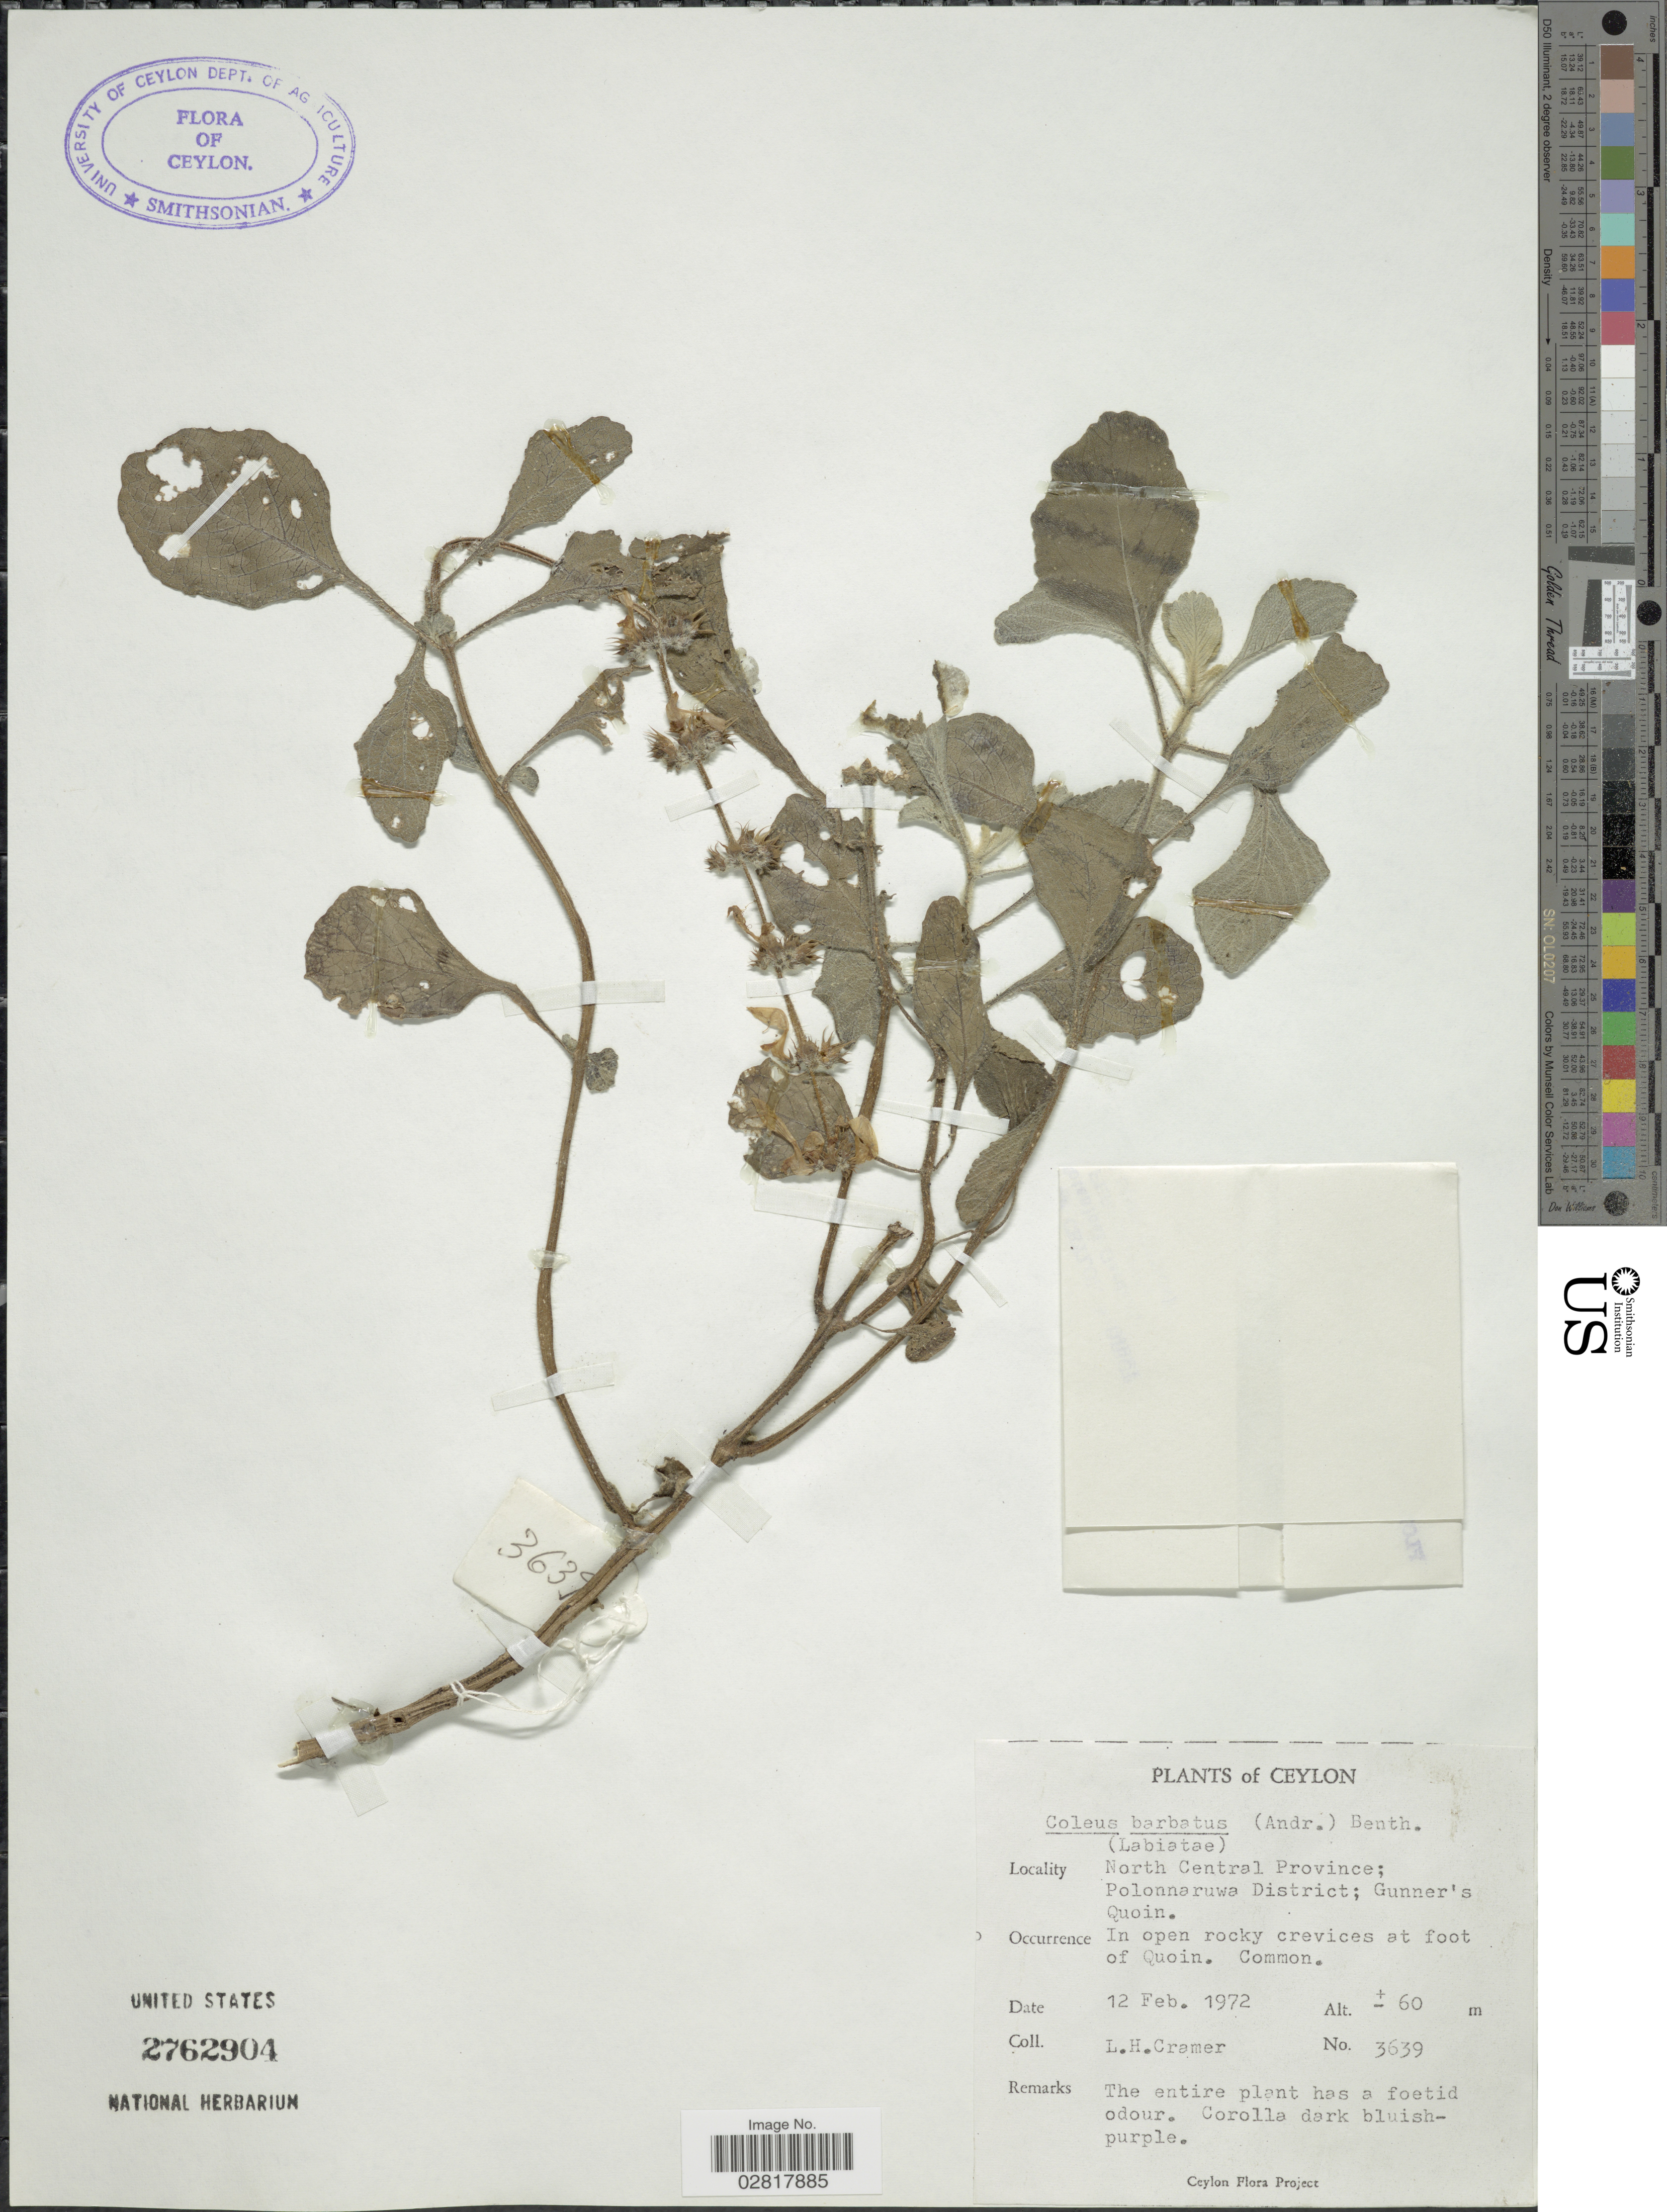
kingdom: Plantae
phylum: Tracheophyta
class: Magnoliopsida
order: Lamiales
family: Lamiaceae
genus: Plectranthus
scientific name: Plectranthus barbatus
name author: Andrews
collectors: L. H. Cramer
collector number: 3639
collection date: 1972-02-12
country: Sri Lanka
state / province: North Central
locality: Ceylon. Polonnaruwa District; Gunner's Quoin. at foot of Quoin.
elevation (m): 60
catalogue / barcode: US 2762904